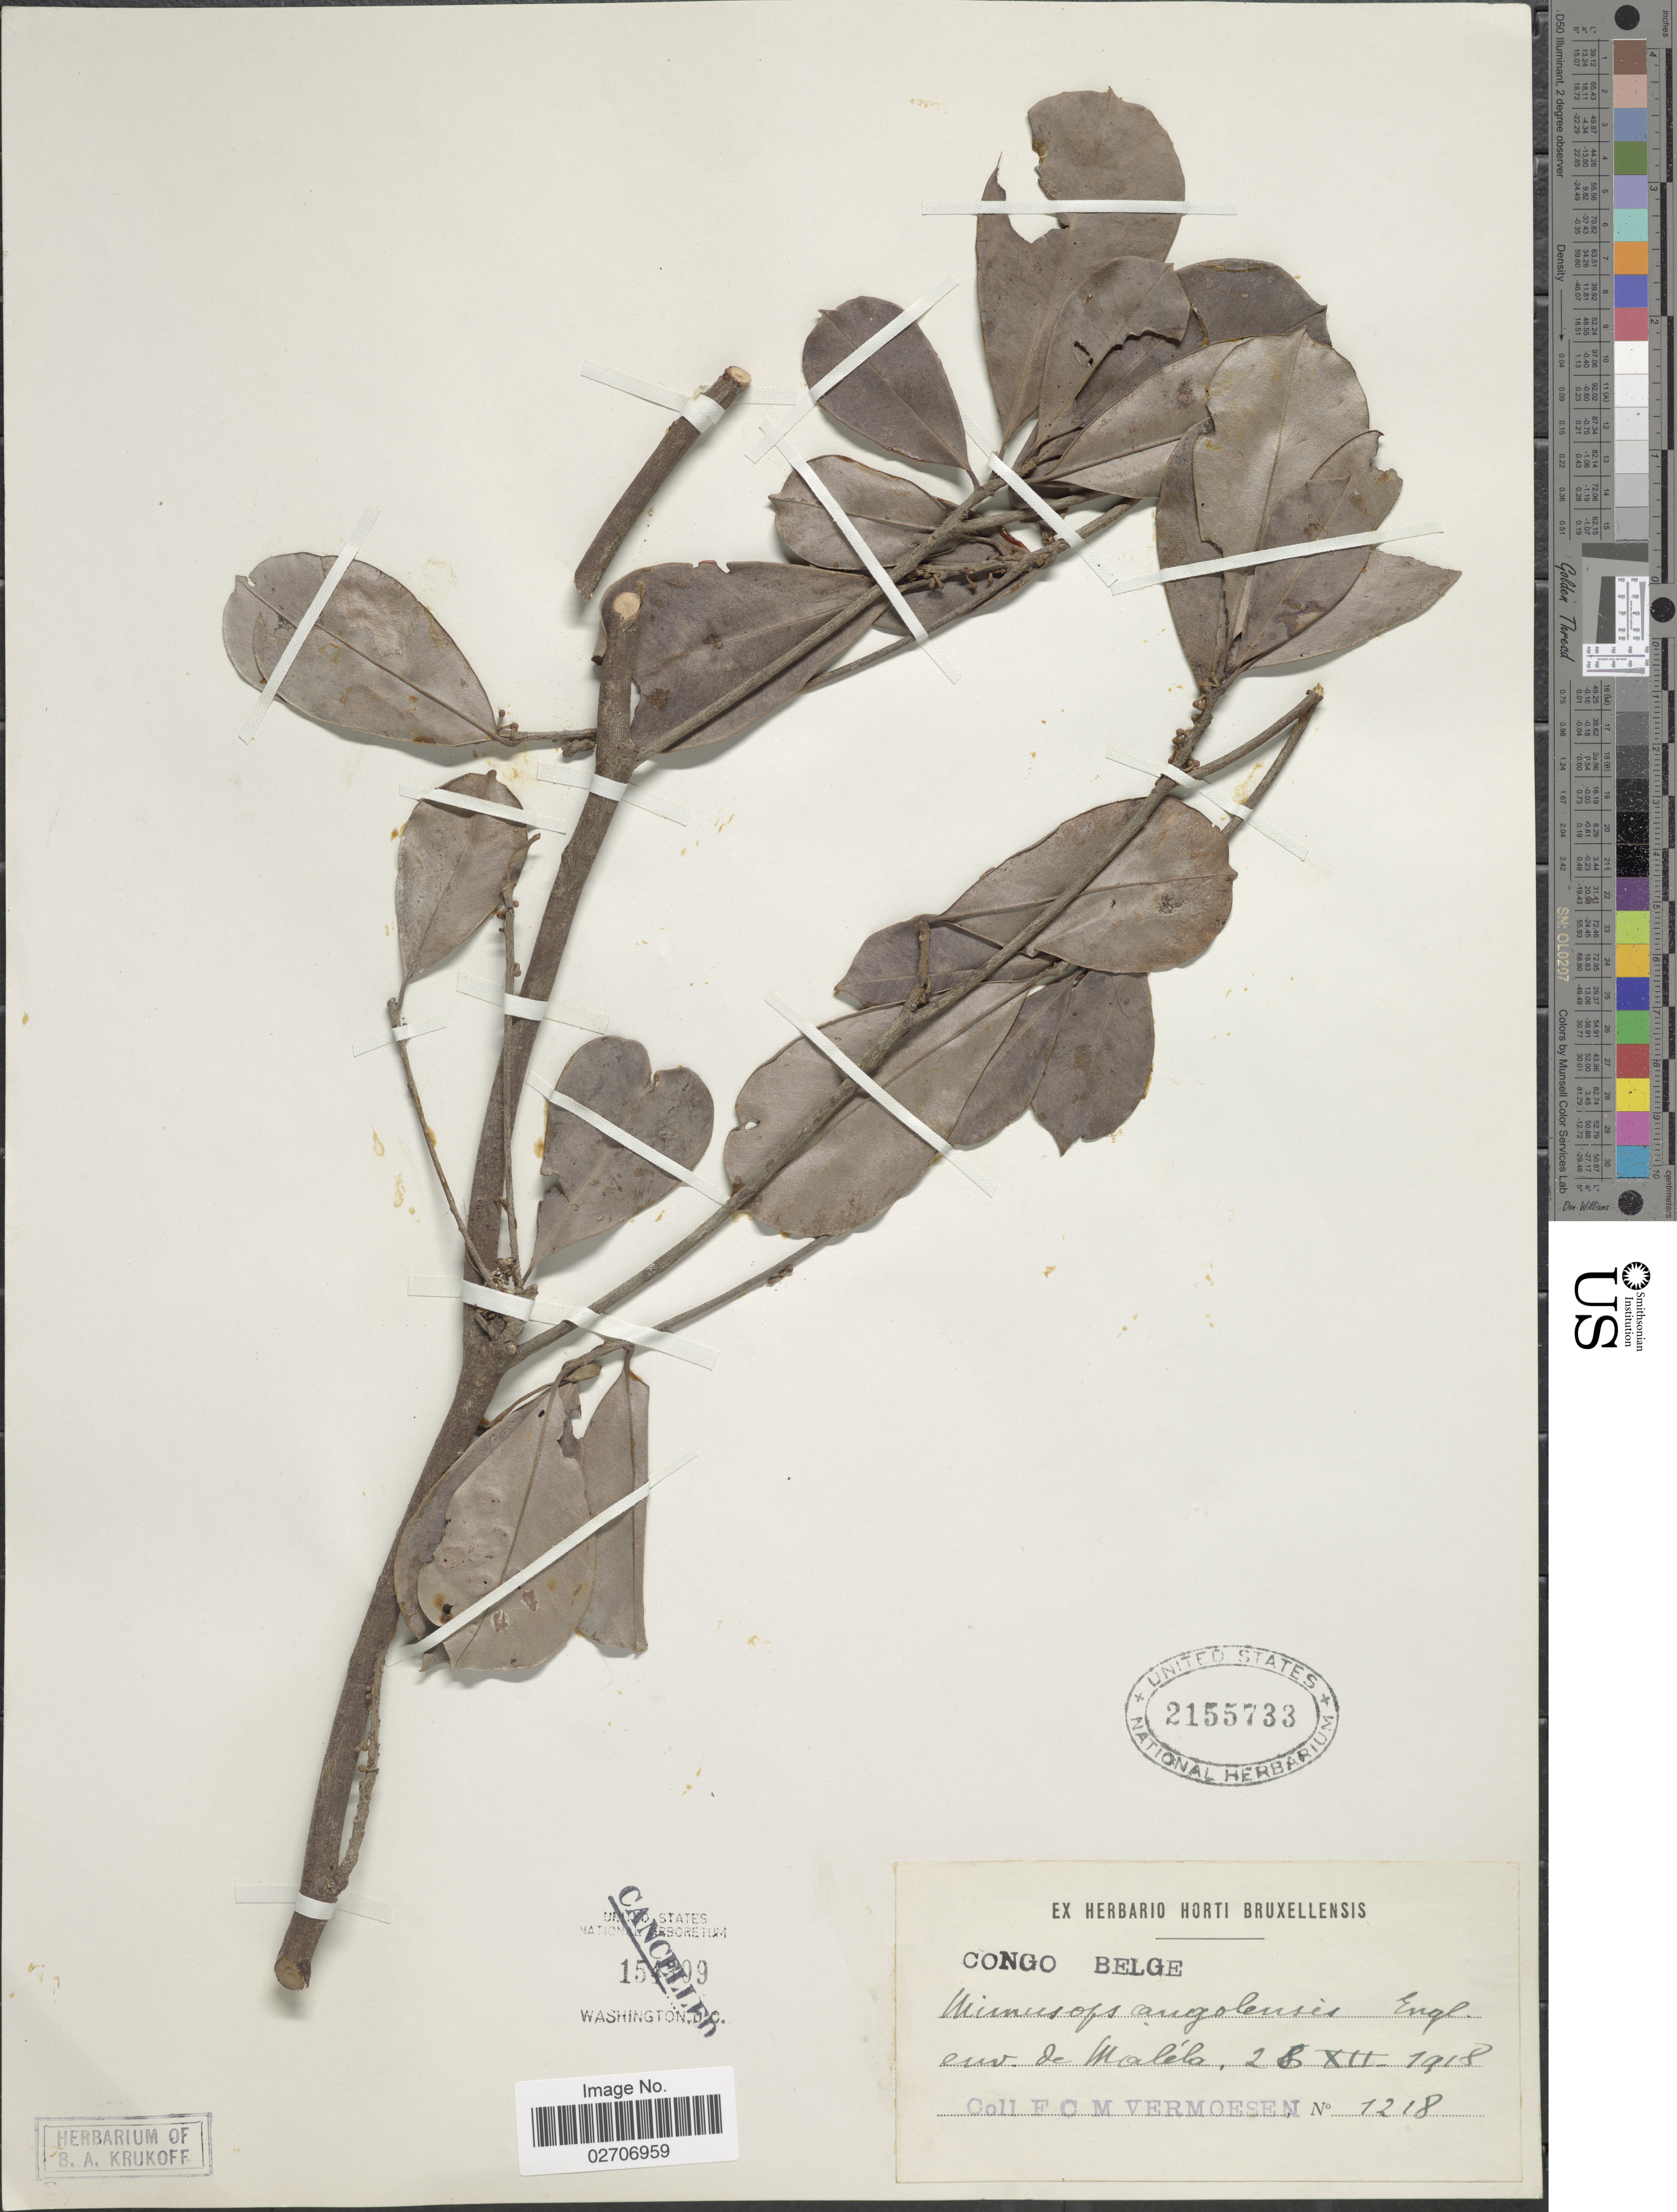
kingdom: Plantae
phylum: Tracheophyta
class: Magnoliopsida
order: Ericales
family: Sapotaceae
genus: Manilkara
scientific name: Manilkara lacera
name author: (Baker) Duband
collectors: C. Vermoesen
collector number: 1218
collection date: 1918-12-28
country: Congo, Democratic Republic of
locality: Congo Belge, Env. de Maléla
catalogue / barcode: US 2155733